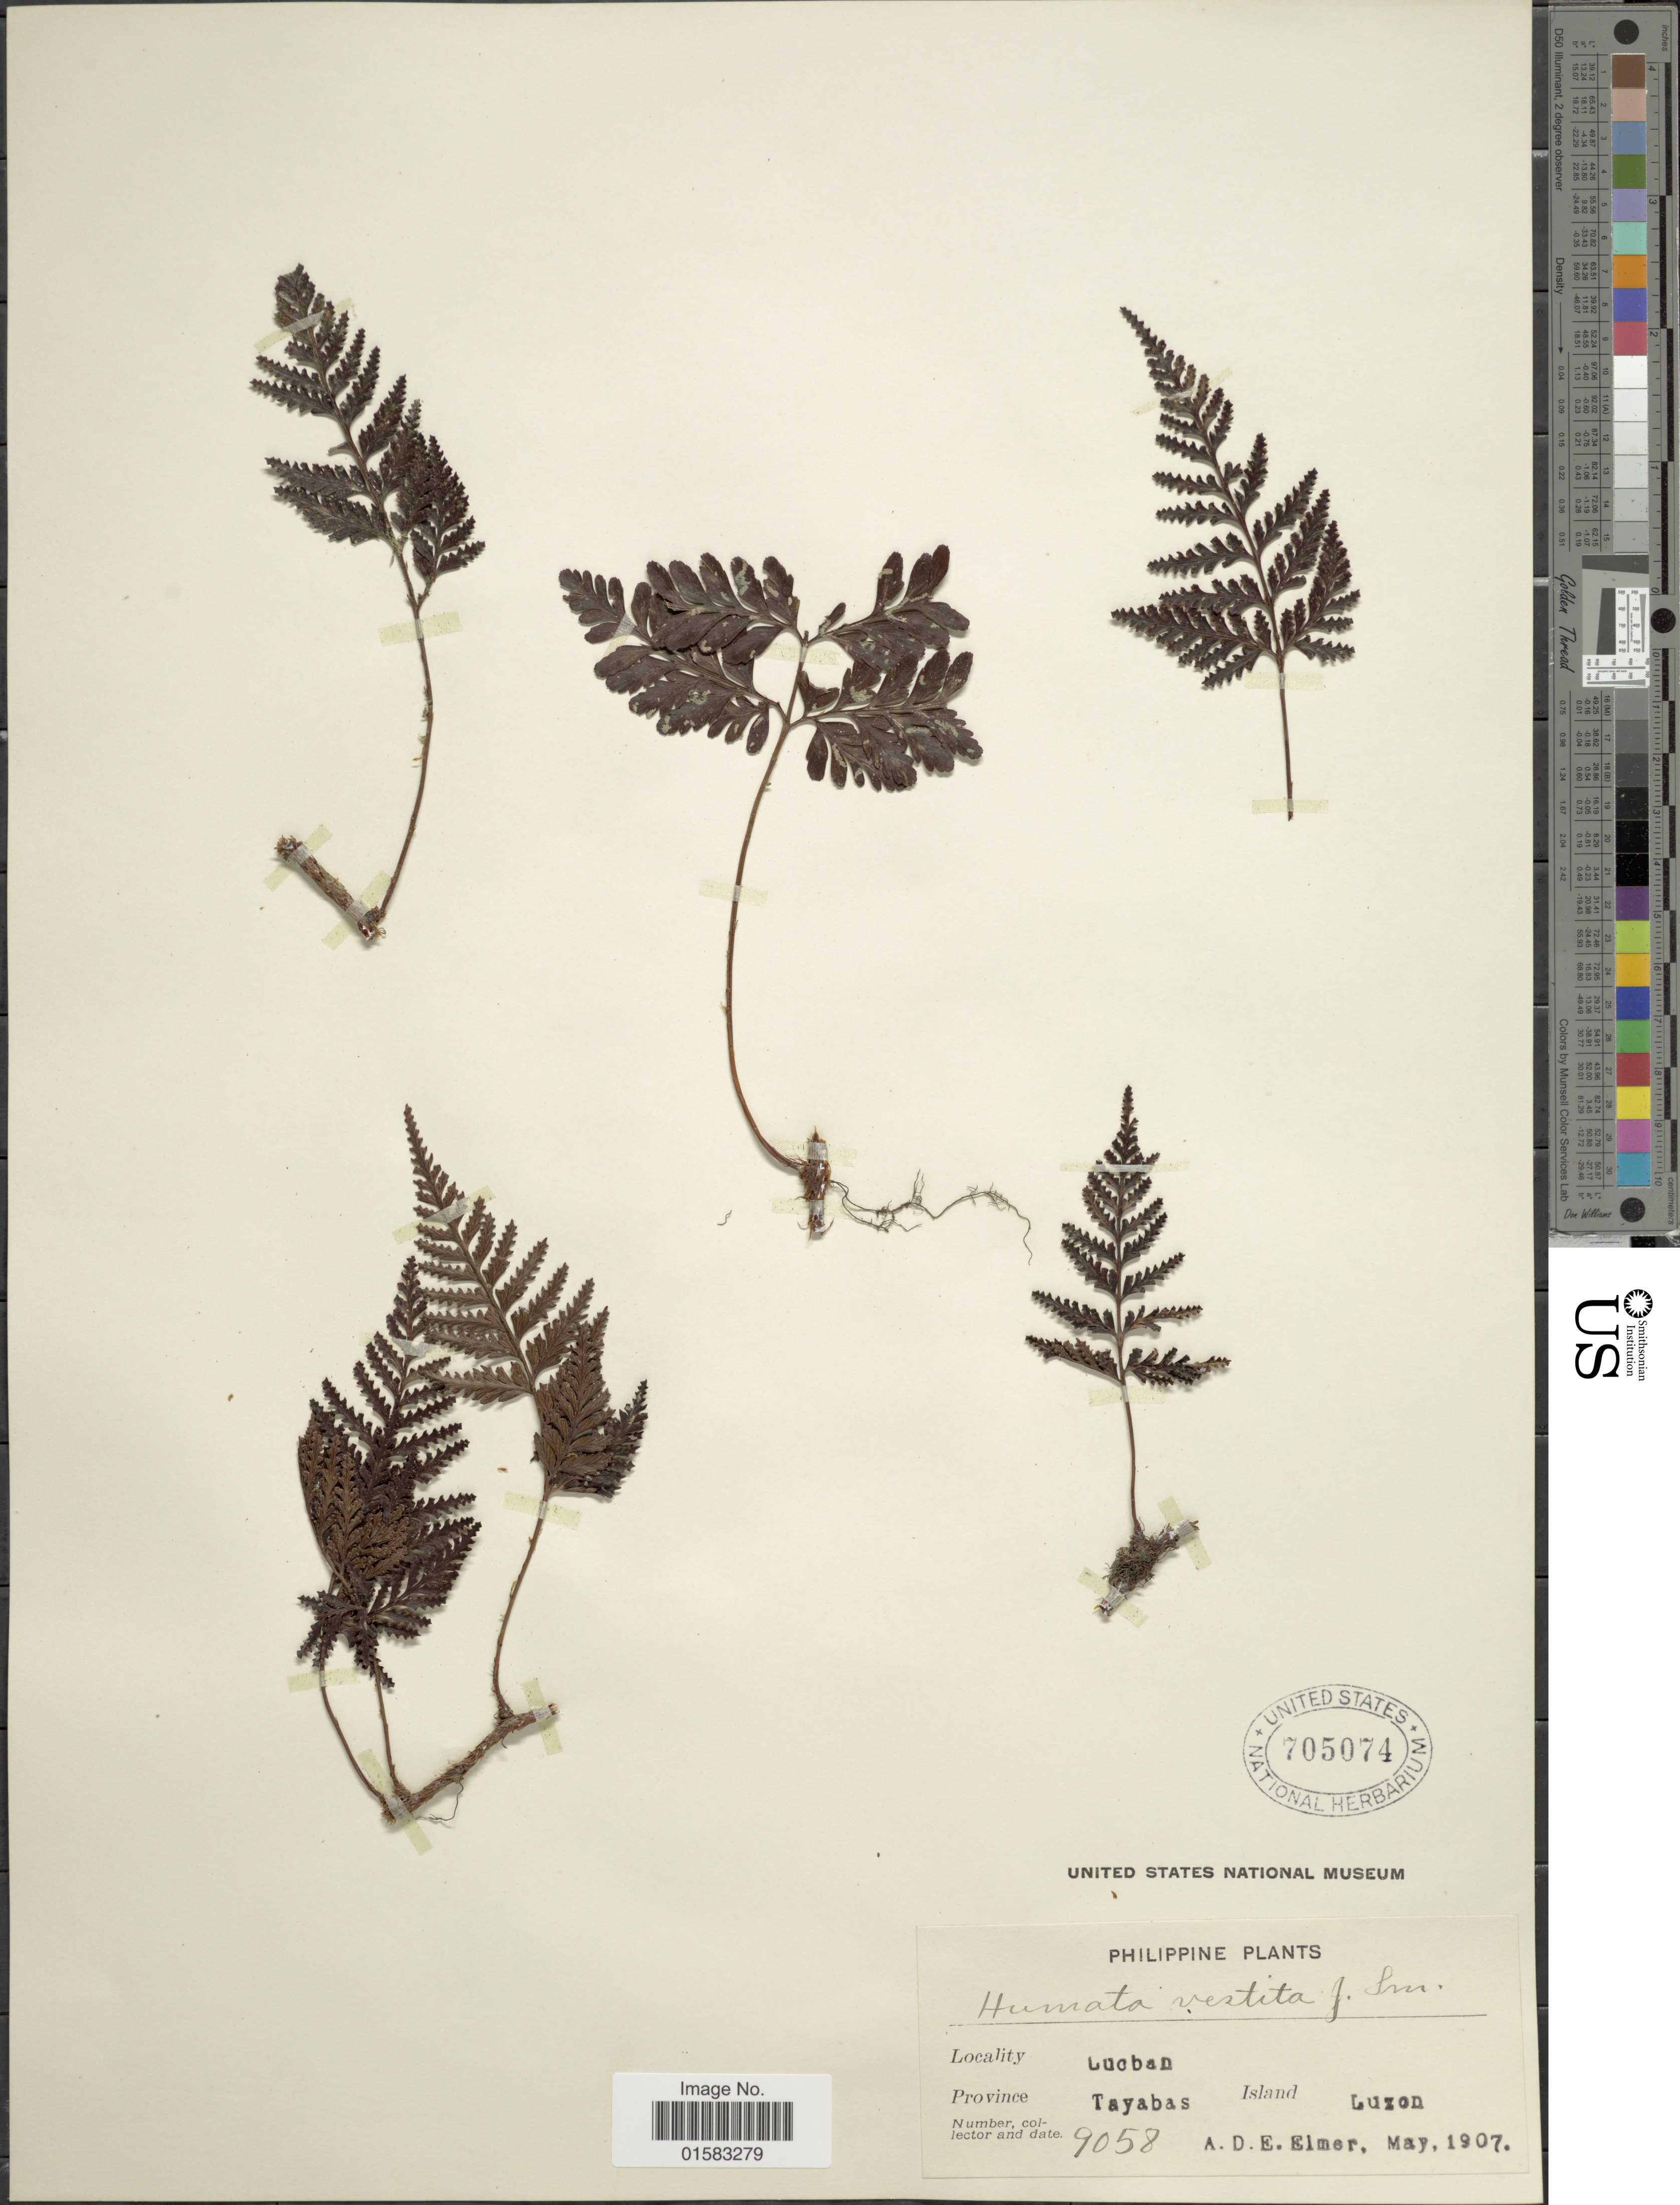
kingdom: Plantae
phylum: Tracheophyta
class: Polypodiopsida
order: Polypodiales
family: Davalliaceae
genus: Davallia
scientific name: Davallia repens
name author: (L. f.) Kuhn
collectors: A. D. E. Elmer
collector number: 9058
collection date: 1907-05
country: Philippines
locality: Lucban, Tayabas, Luzon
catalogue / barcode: US 705074